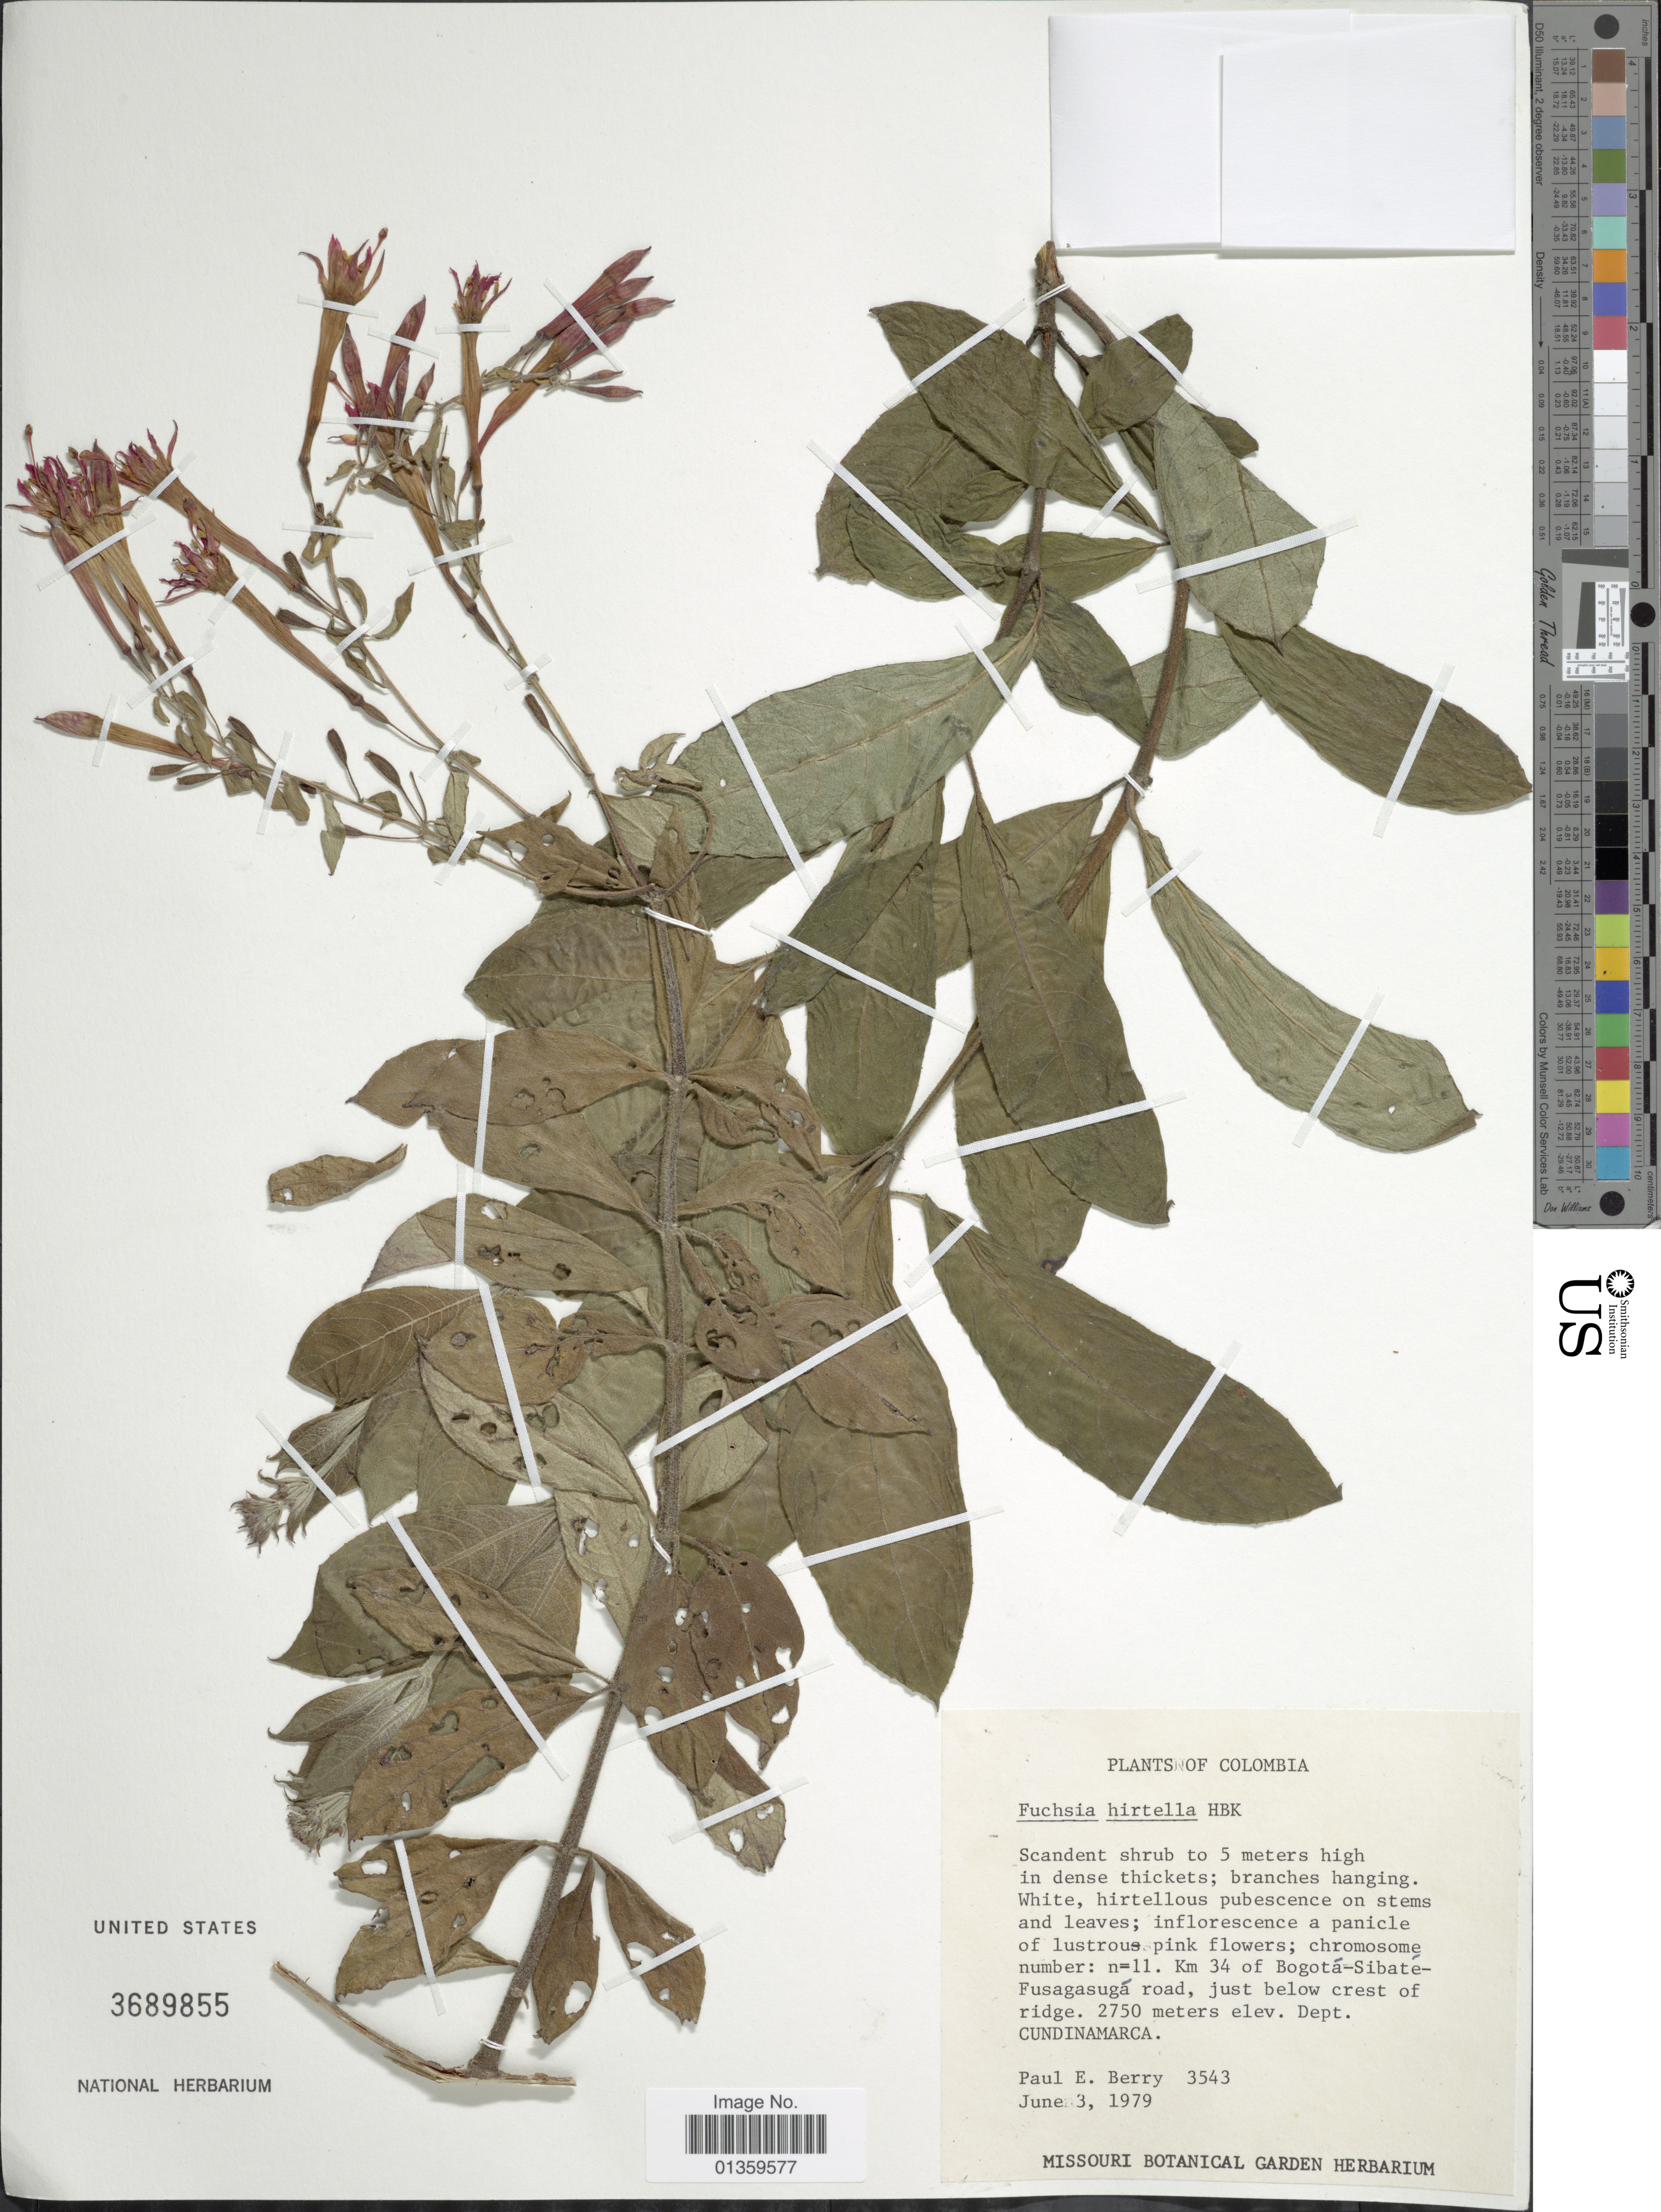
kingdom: Plantae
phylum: Tracheophyta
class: Magnoliopsida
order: Myrtales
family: Onagraceae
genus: Fuchsia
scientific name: Fuchsia hirtella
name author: Kunth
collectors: P. E. Berry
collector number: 3543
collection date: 1979-06-03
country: Colombia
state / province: Cundinamarca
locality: Km 34 of Bogotá-Sibate-Fusagasugá road, just below crest of ridge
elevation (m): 2750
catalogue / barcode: US 3689855